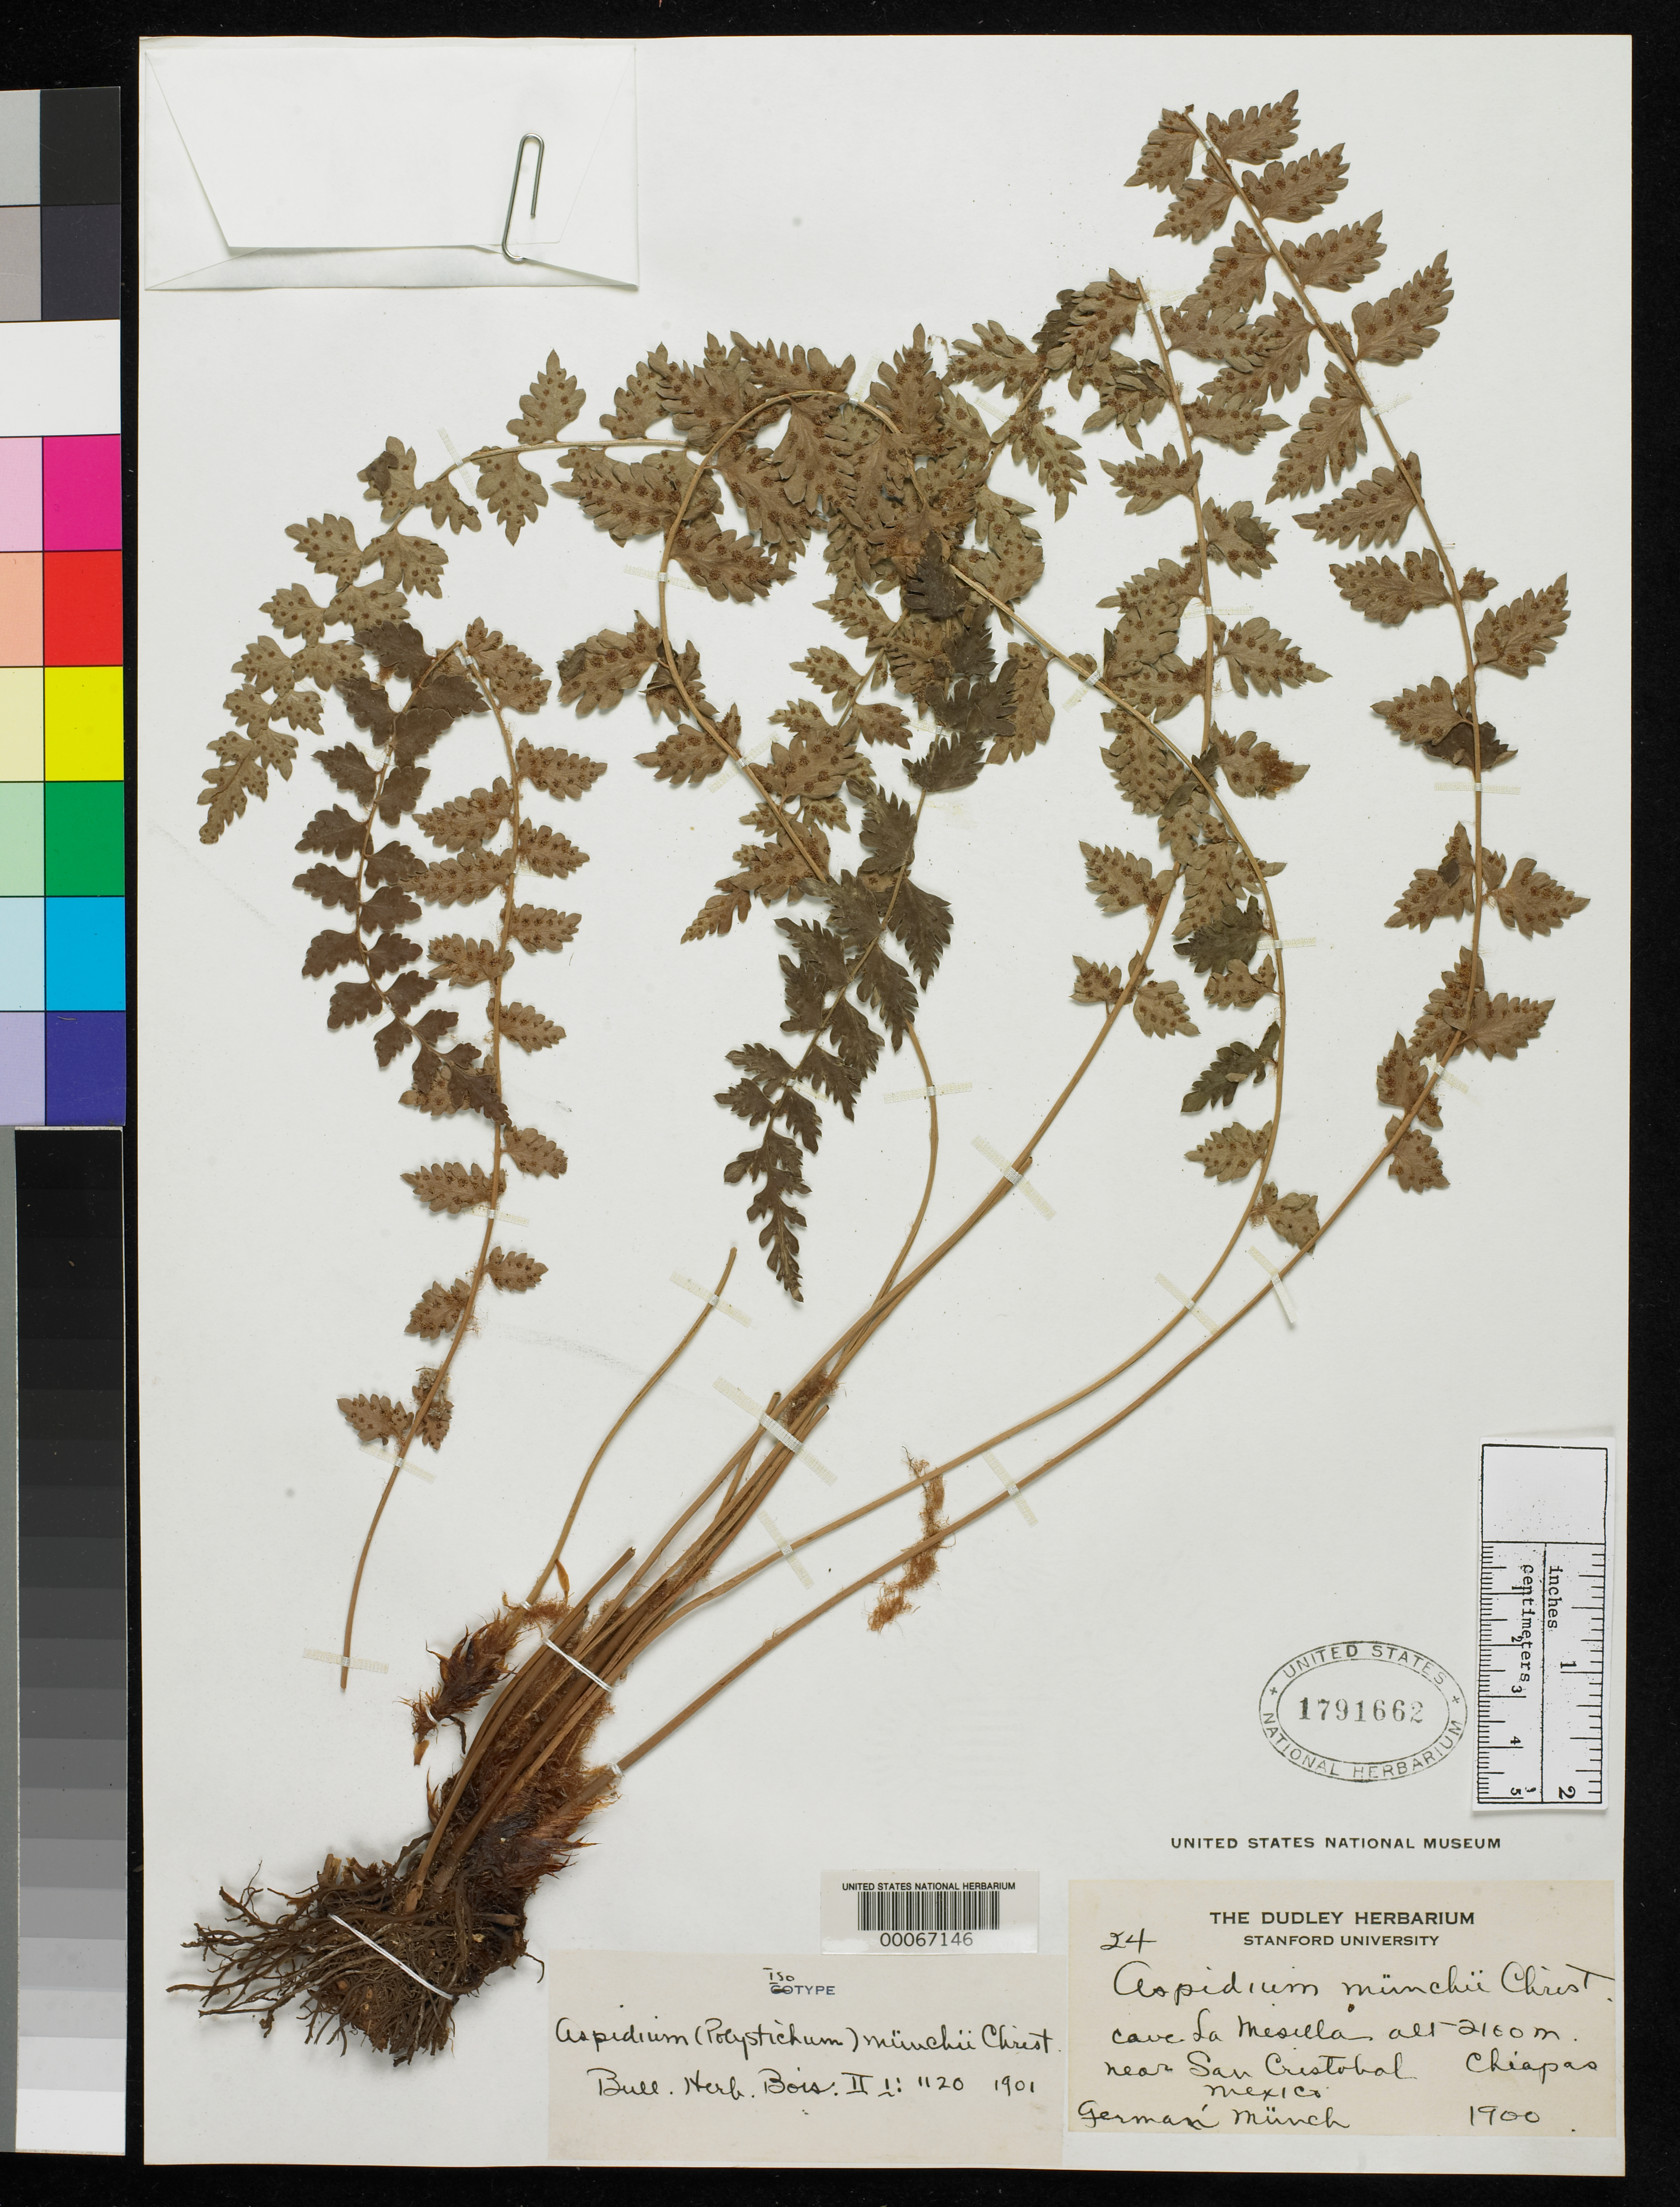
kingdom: Plantae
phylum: Tracheophyta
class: Polypodiopsida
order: Polypodiales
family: Tectariaceae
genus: Aspidium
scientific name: Aspidium munchii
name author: Christ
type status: Isotype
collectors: G. Munch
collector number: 24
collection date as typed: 1900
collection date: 1900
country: Mexico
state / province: Chiapas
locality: Cave La Mesella, near San Cristobal.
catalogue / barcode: US 1791662